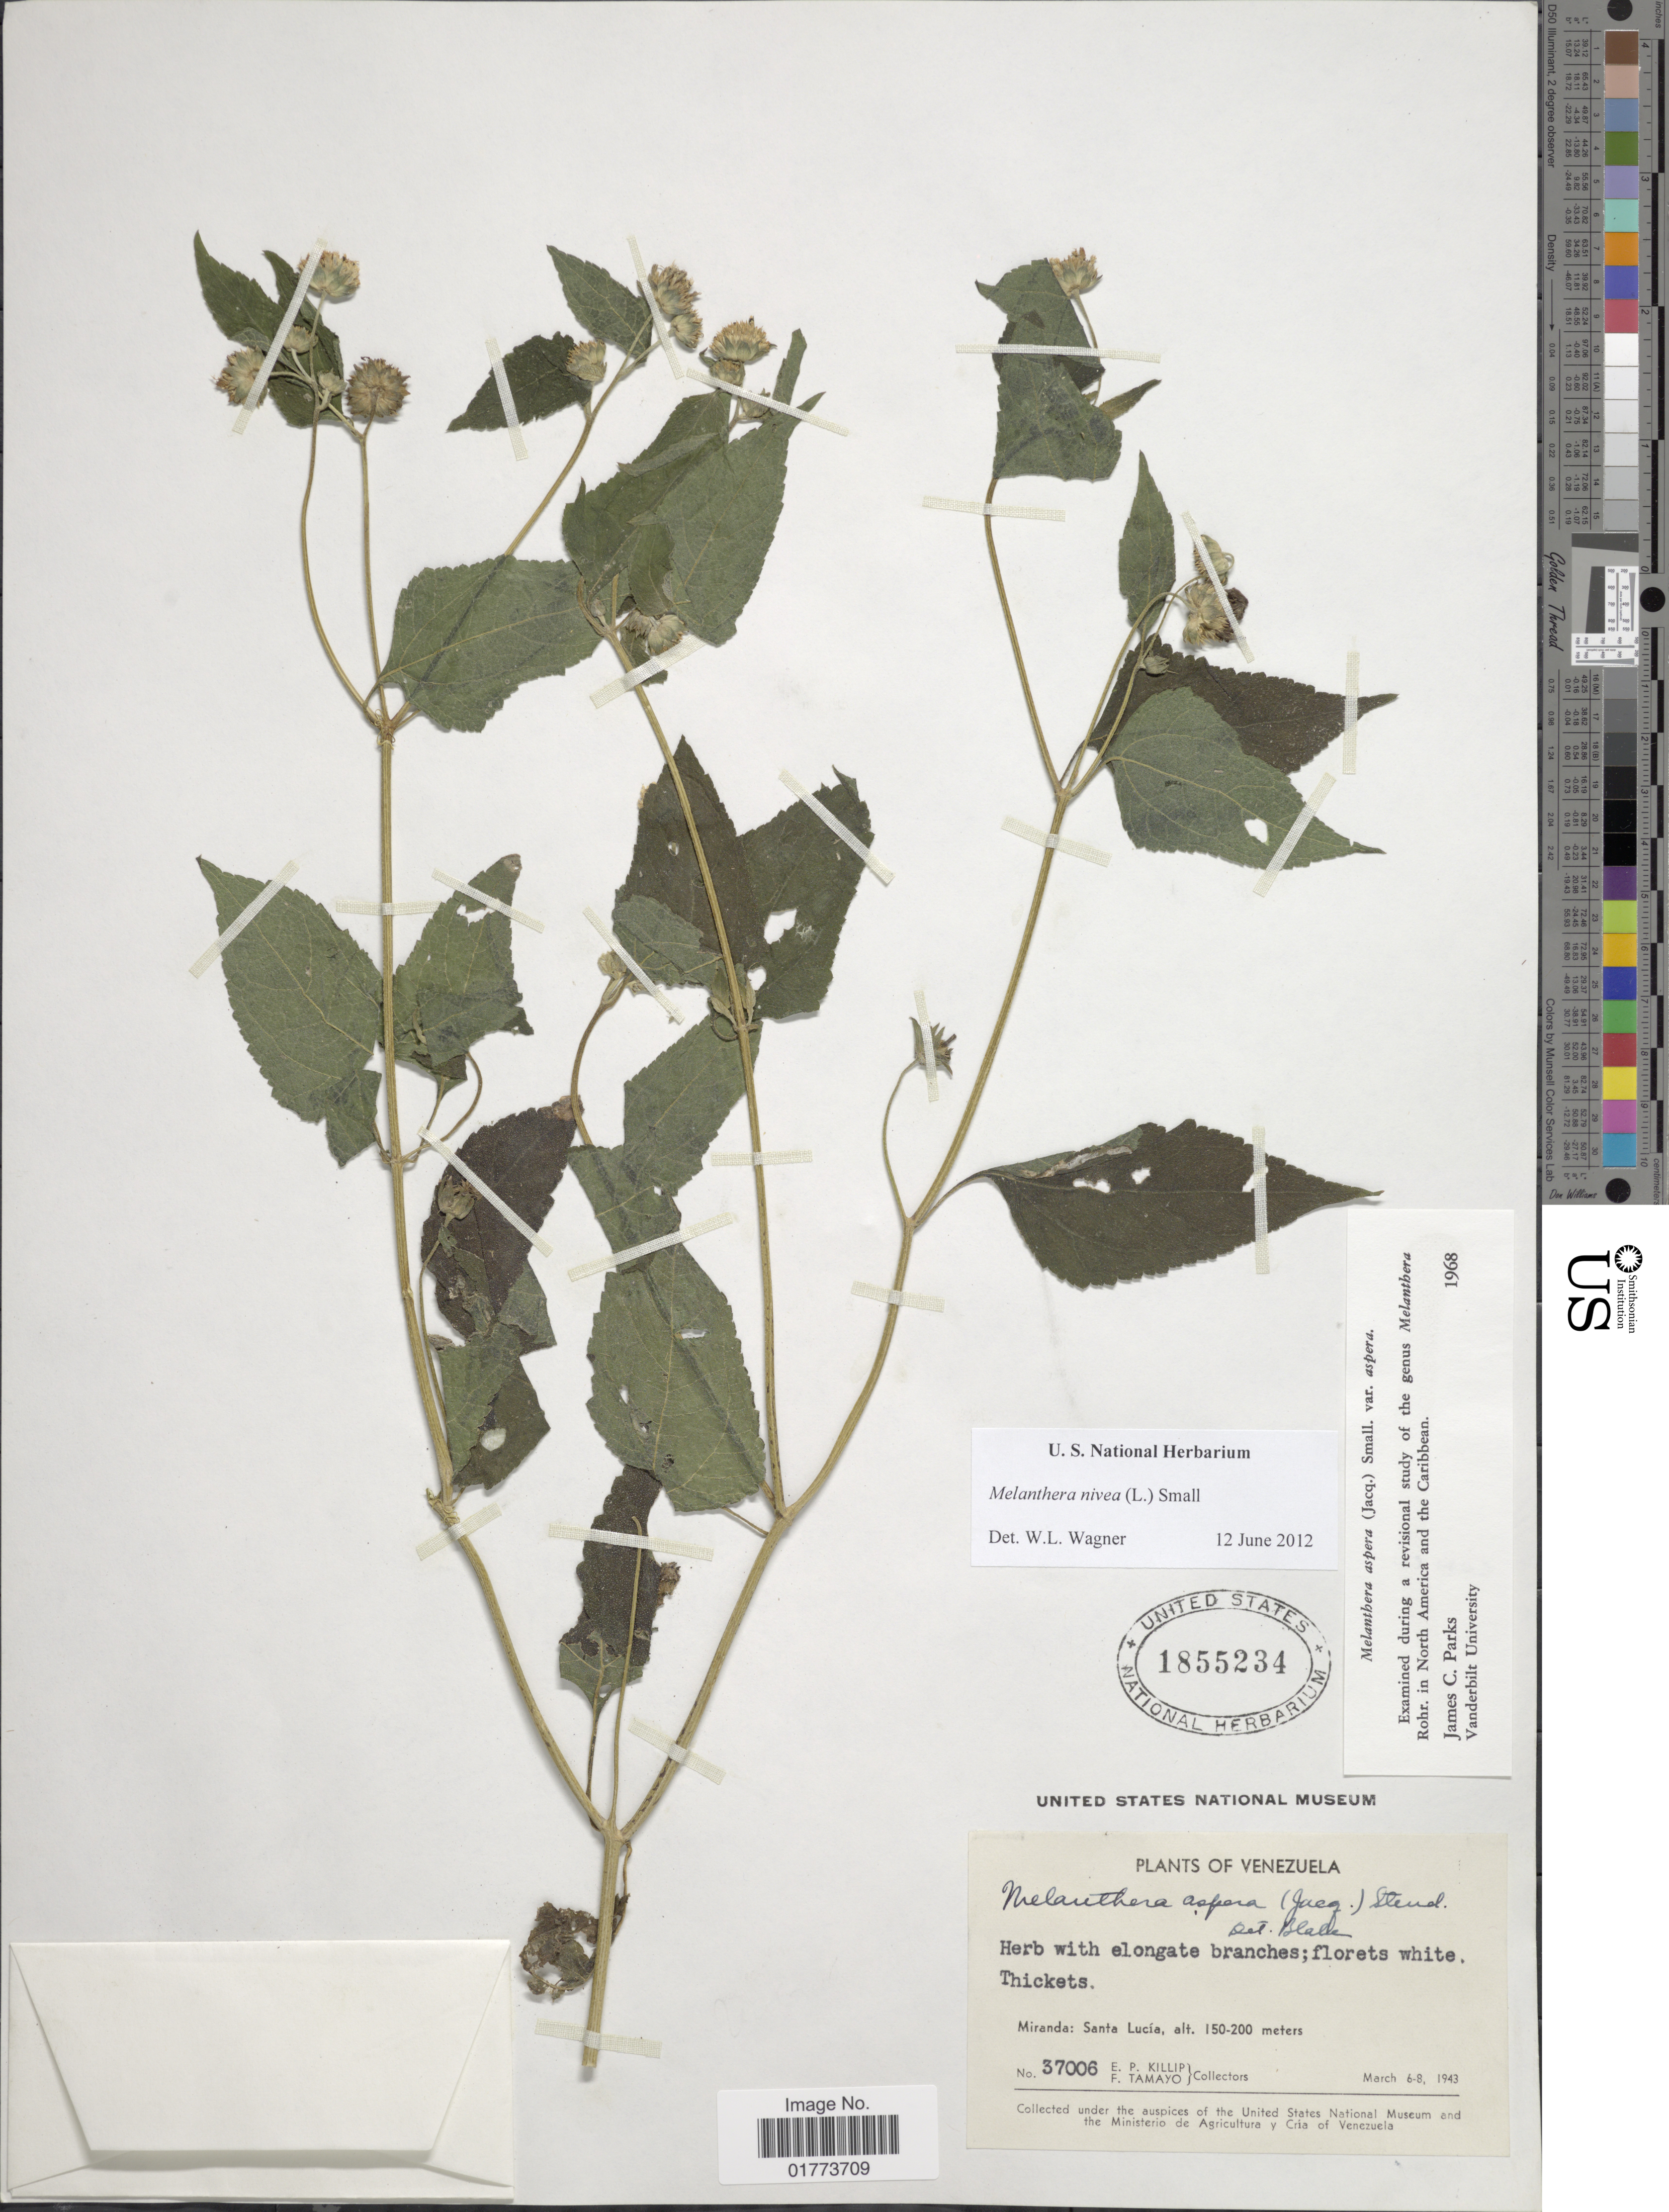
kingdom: Plantae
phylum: Tracheophyta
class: Magnoliopsida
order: Asterales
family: Asteraceae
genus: Melanthera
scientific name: Melanthera nivea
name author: (L.) Small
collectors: E. P. Killip & F. Tamayo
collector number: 37006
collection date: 1943-03-06/1943-03-08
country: Venezuela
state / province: Miranda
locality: Santa Lucia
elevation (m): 150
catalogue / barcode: US 1855234